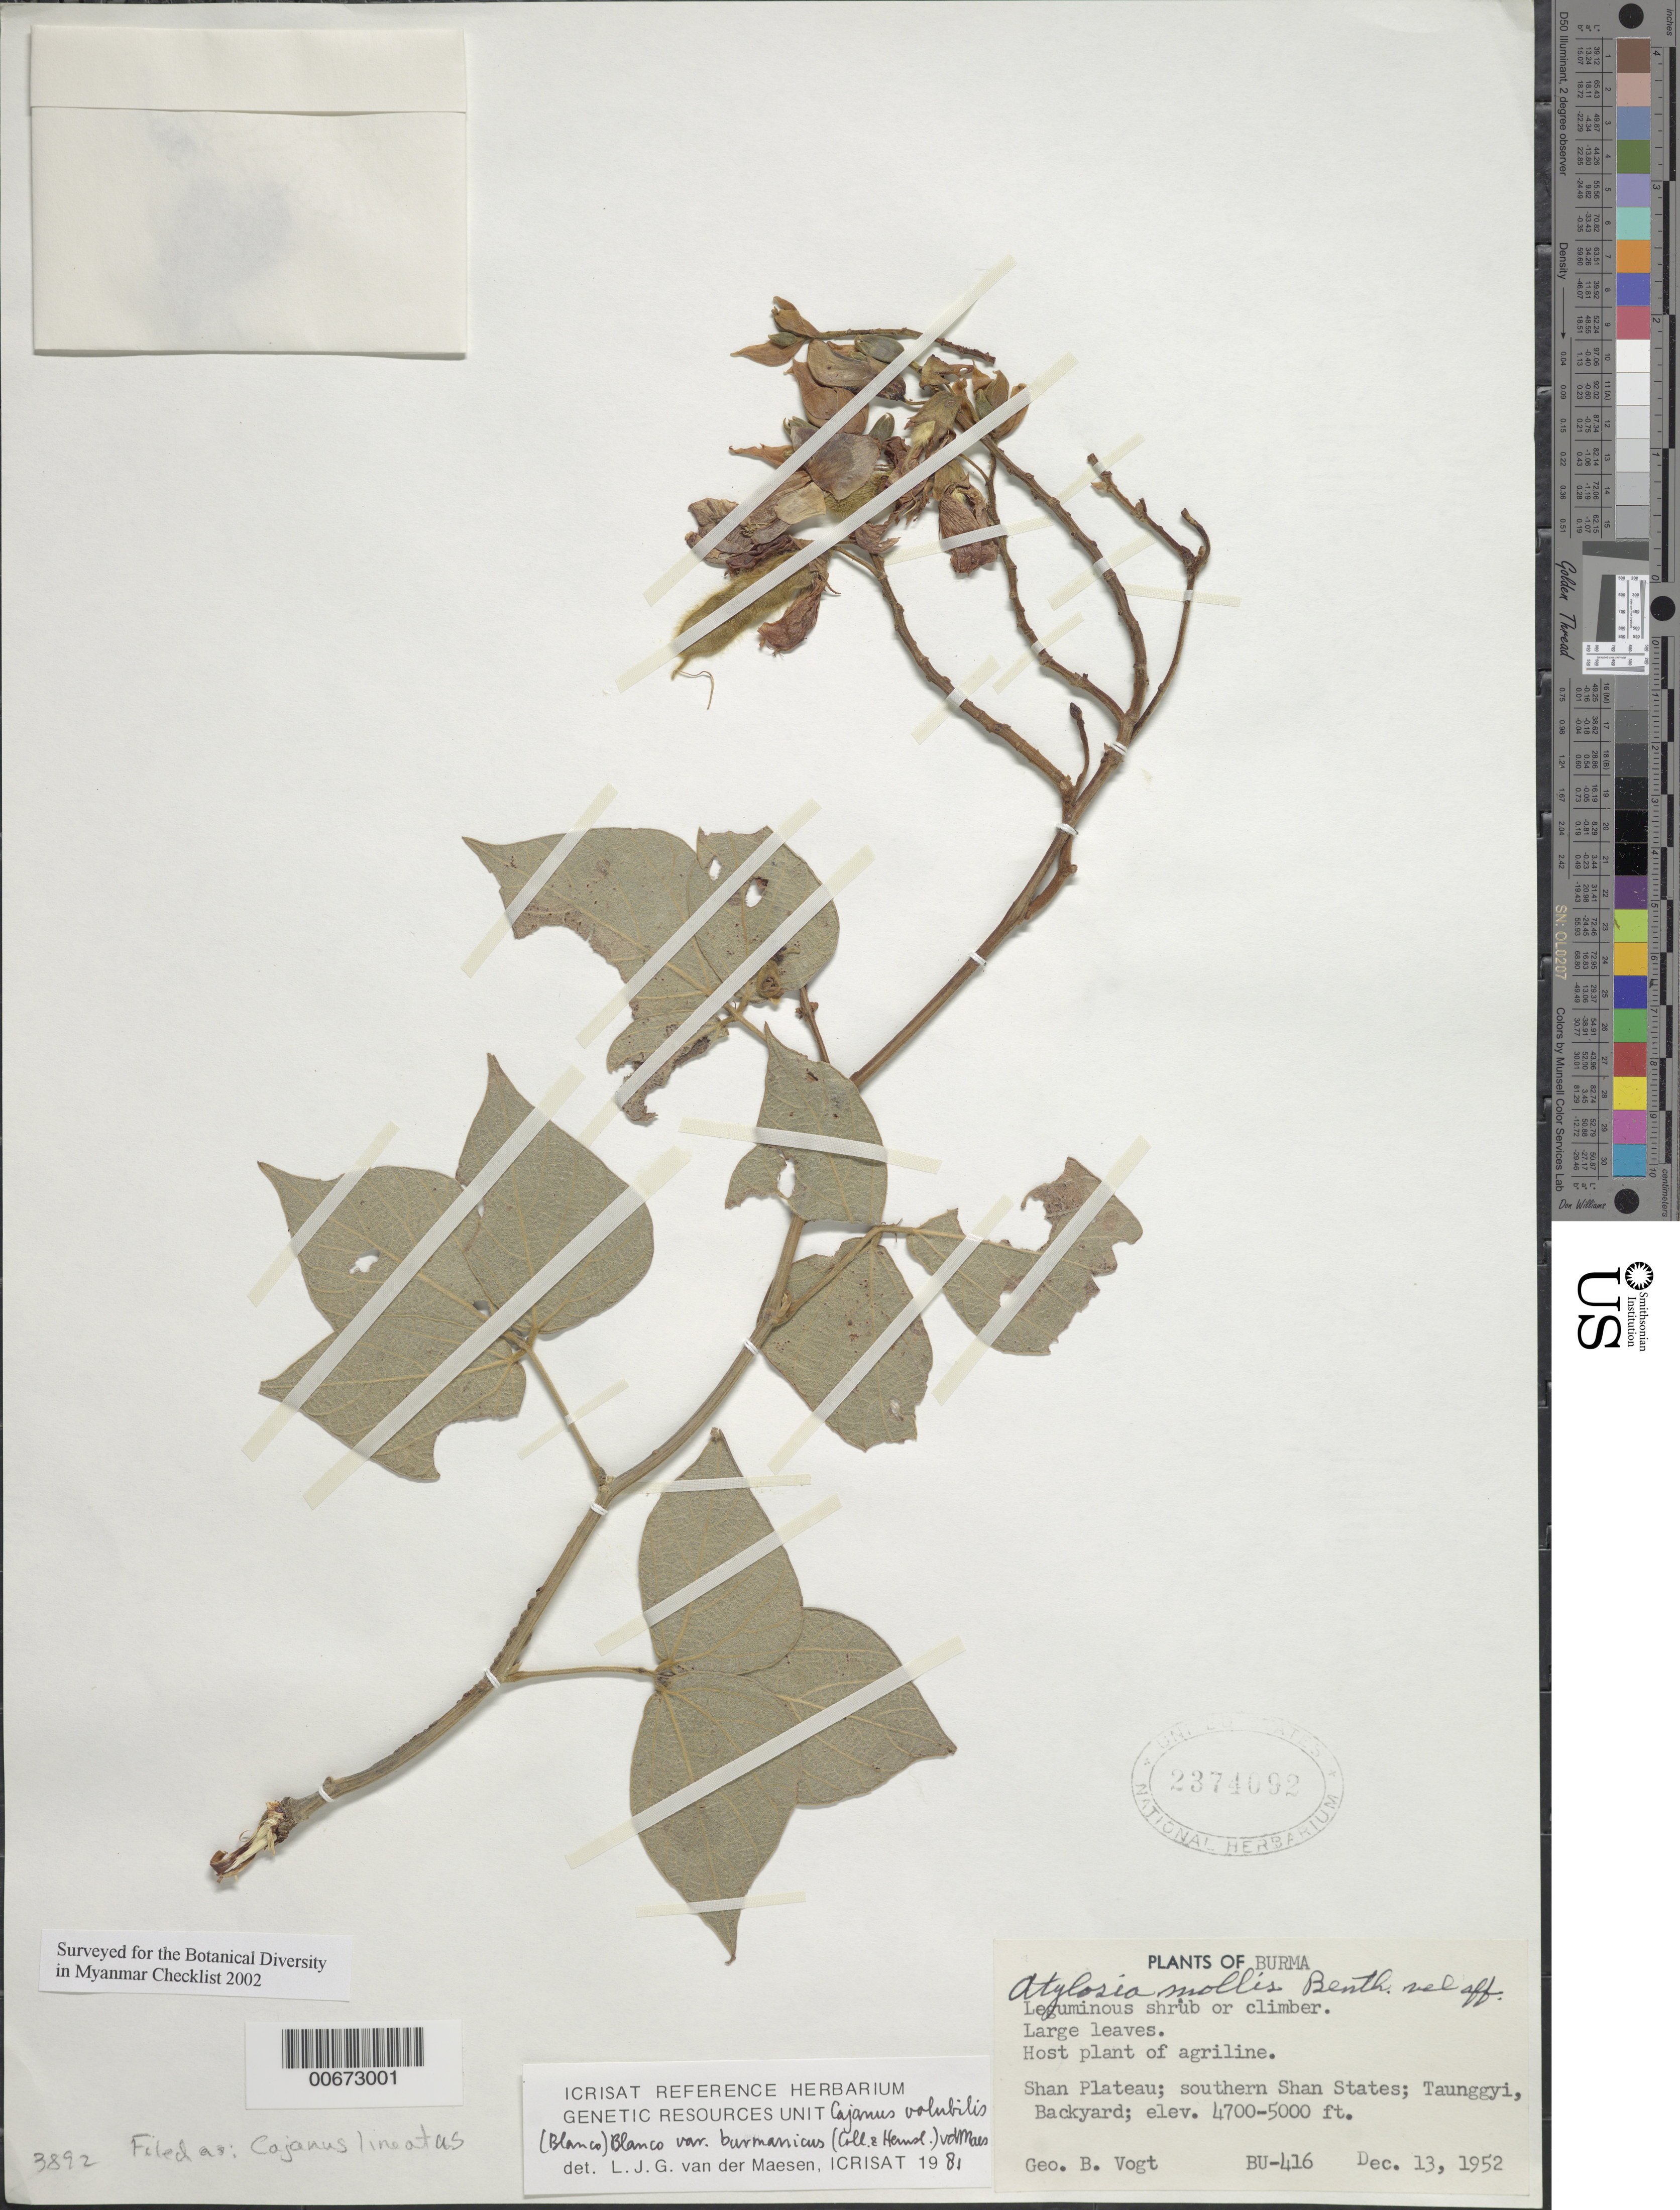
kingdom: Plantae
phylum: Tracheophyta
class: Magnoliopsida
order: Fabales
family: Fabaceae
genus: Cajanus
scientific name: Cajanus lineatus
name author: (Wight & Arn.) Maesen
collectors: G. Vogt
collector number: BU-416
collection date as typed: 13 Dec 1952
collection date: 1952-12-13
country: Myanmar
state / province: Shan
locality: Taunggyi.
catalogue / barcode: US 2374092